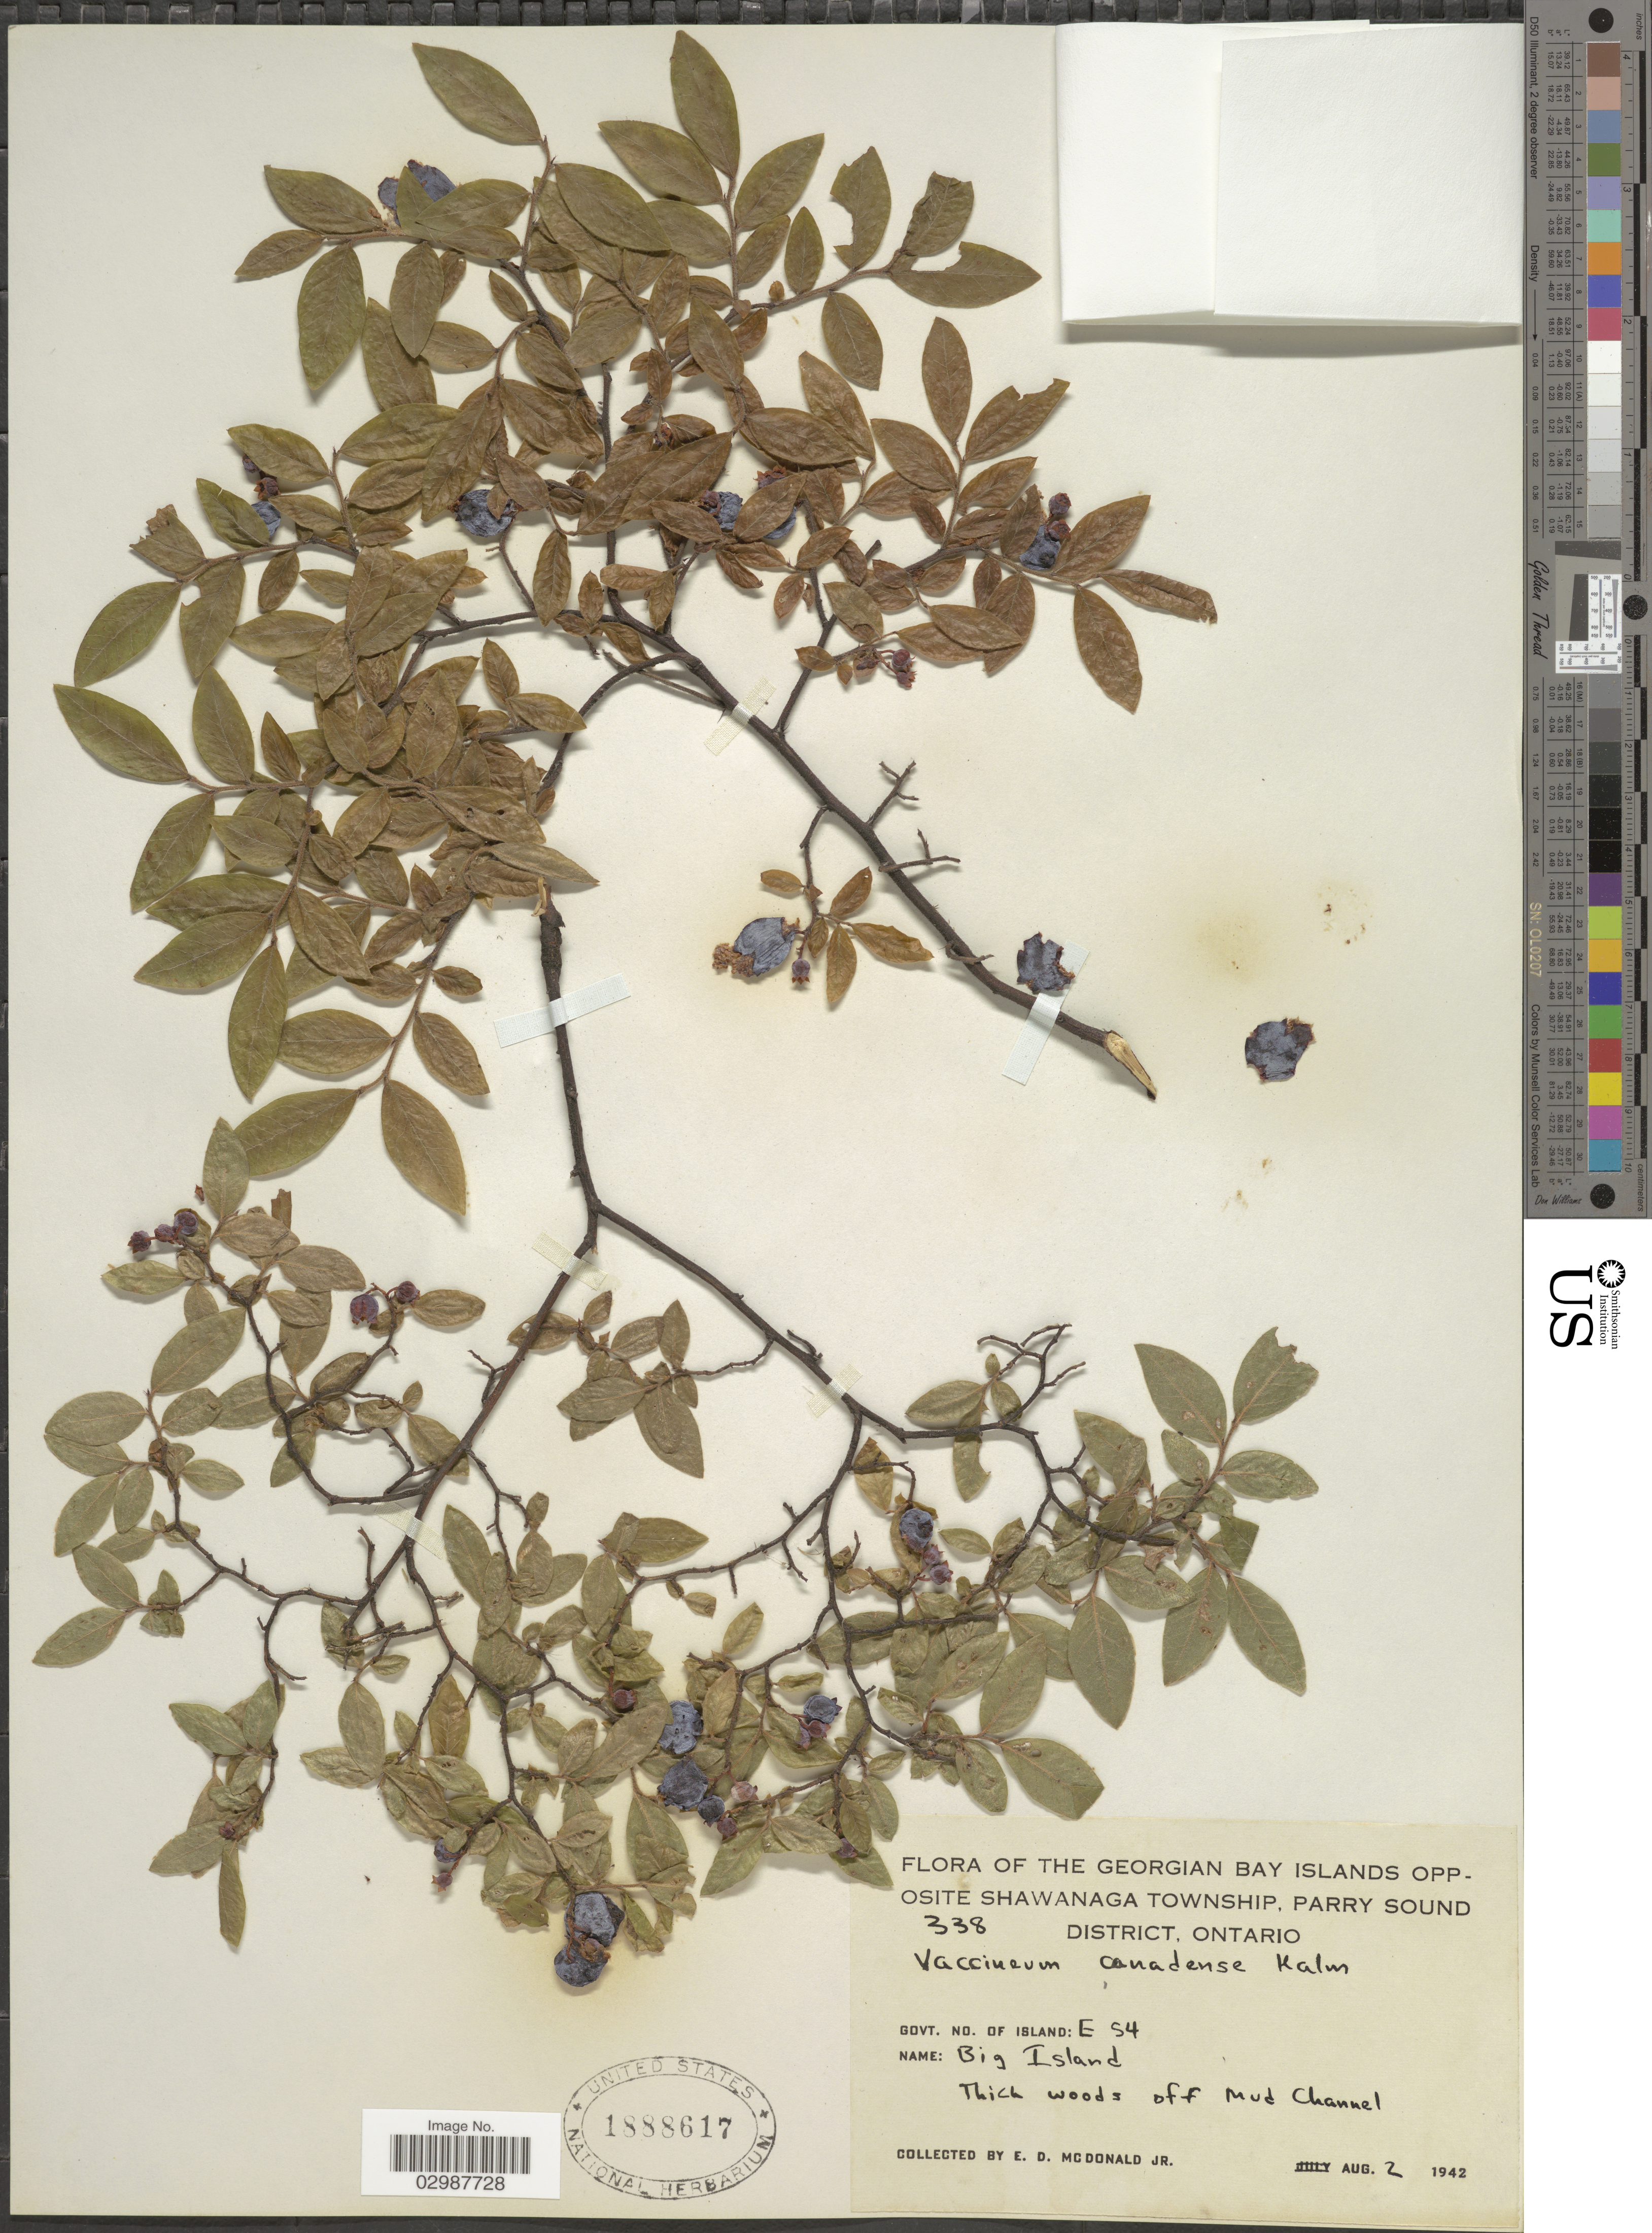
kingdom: Plantae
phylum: Tracheophyta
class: Magnoliopsida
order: Ericales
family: Ericaceae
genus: Vaccinium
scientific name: Vaccinium canadense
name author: Kalm ex Richardson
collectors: E. D. McDonald Jr.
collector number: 338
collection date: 1942-08-02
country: Canada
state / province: Ontario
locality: Georgian Bay Islands opposite Shawanaga Township, Parry Sound District. Big Island. Thick woods off Mud Channel.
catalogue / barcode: US 1888617